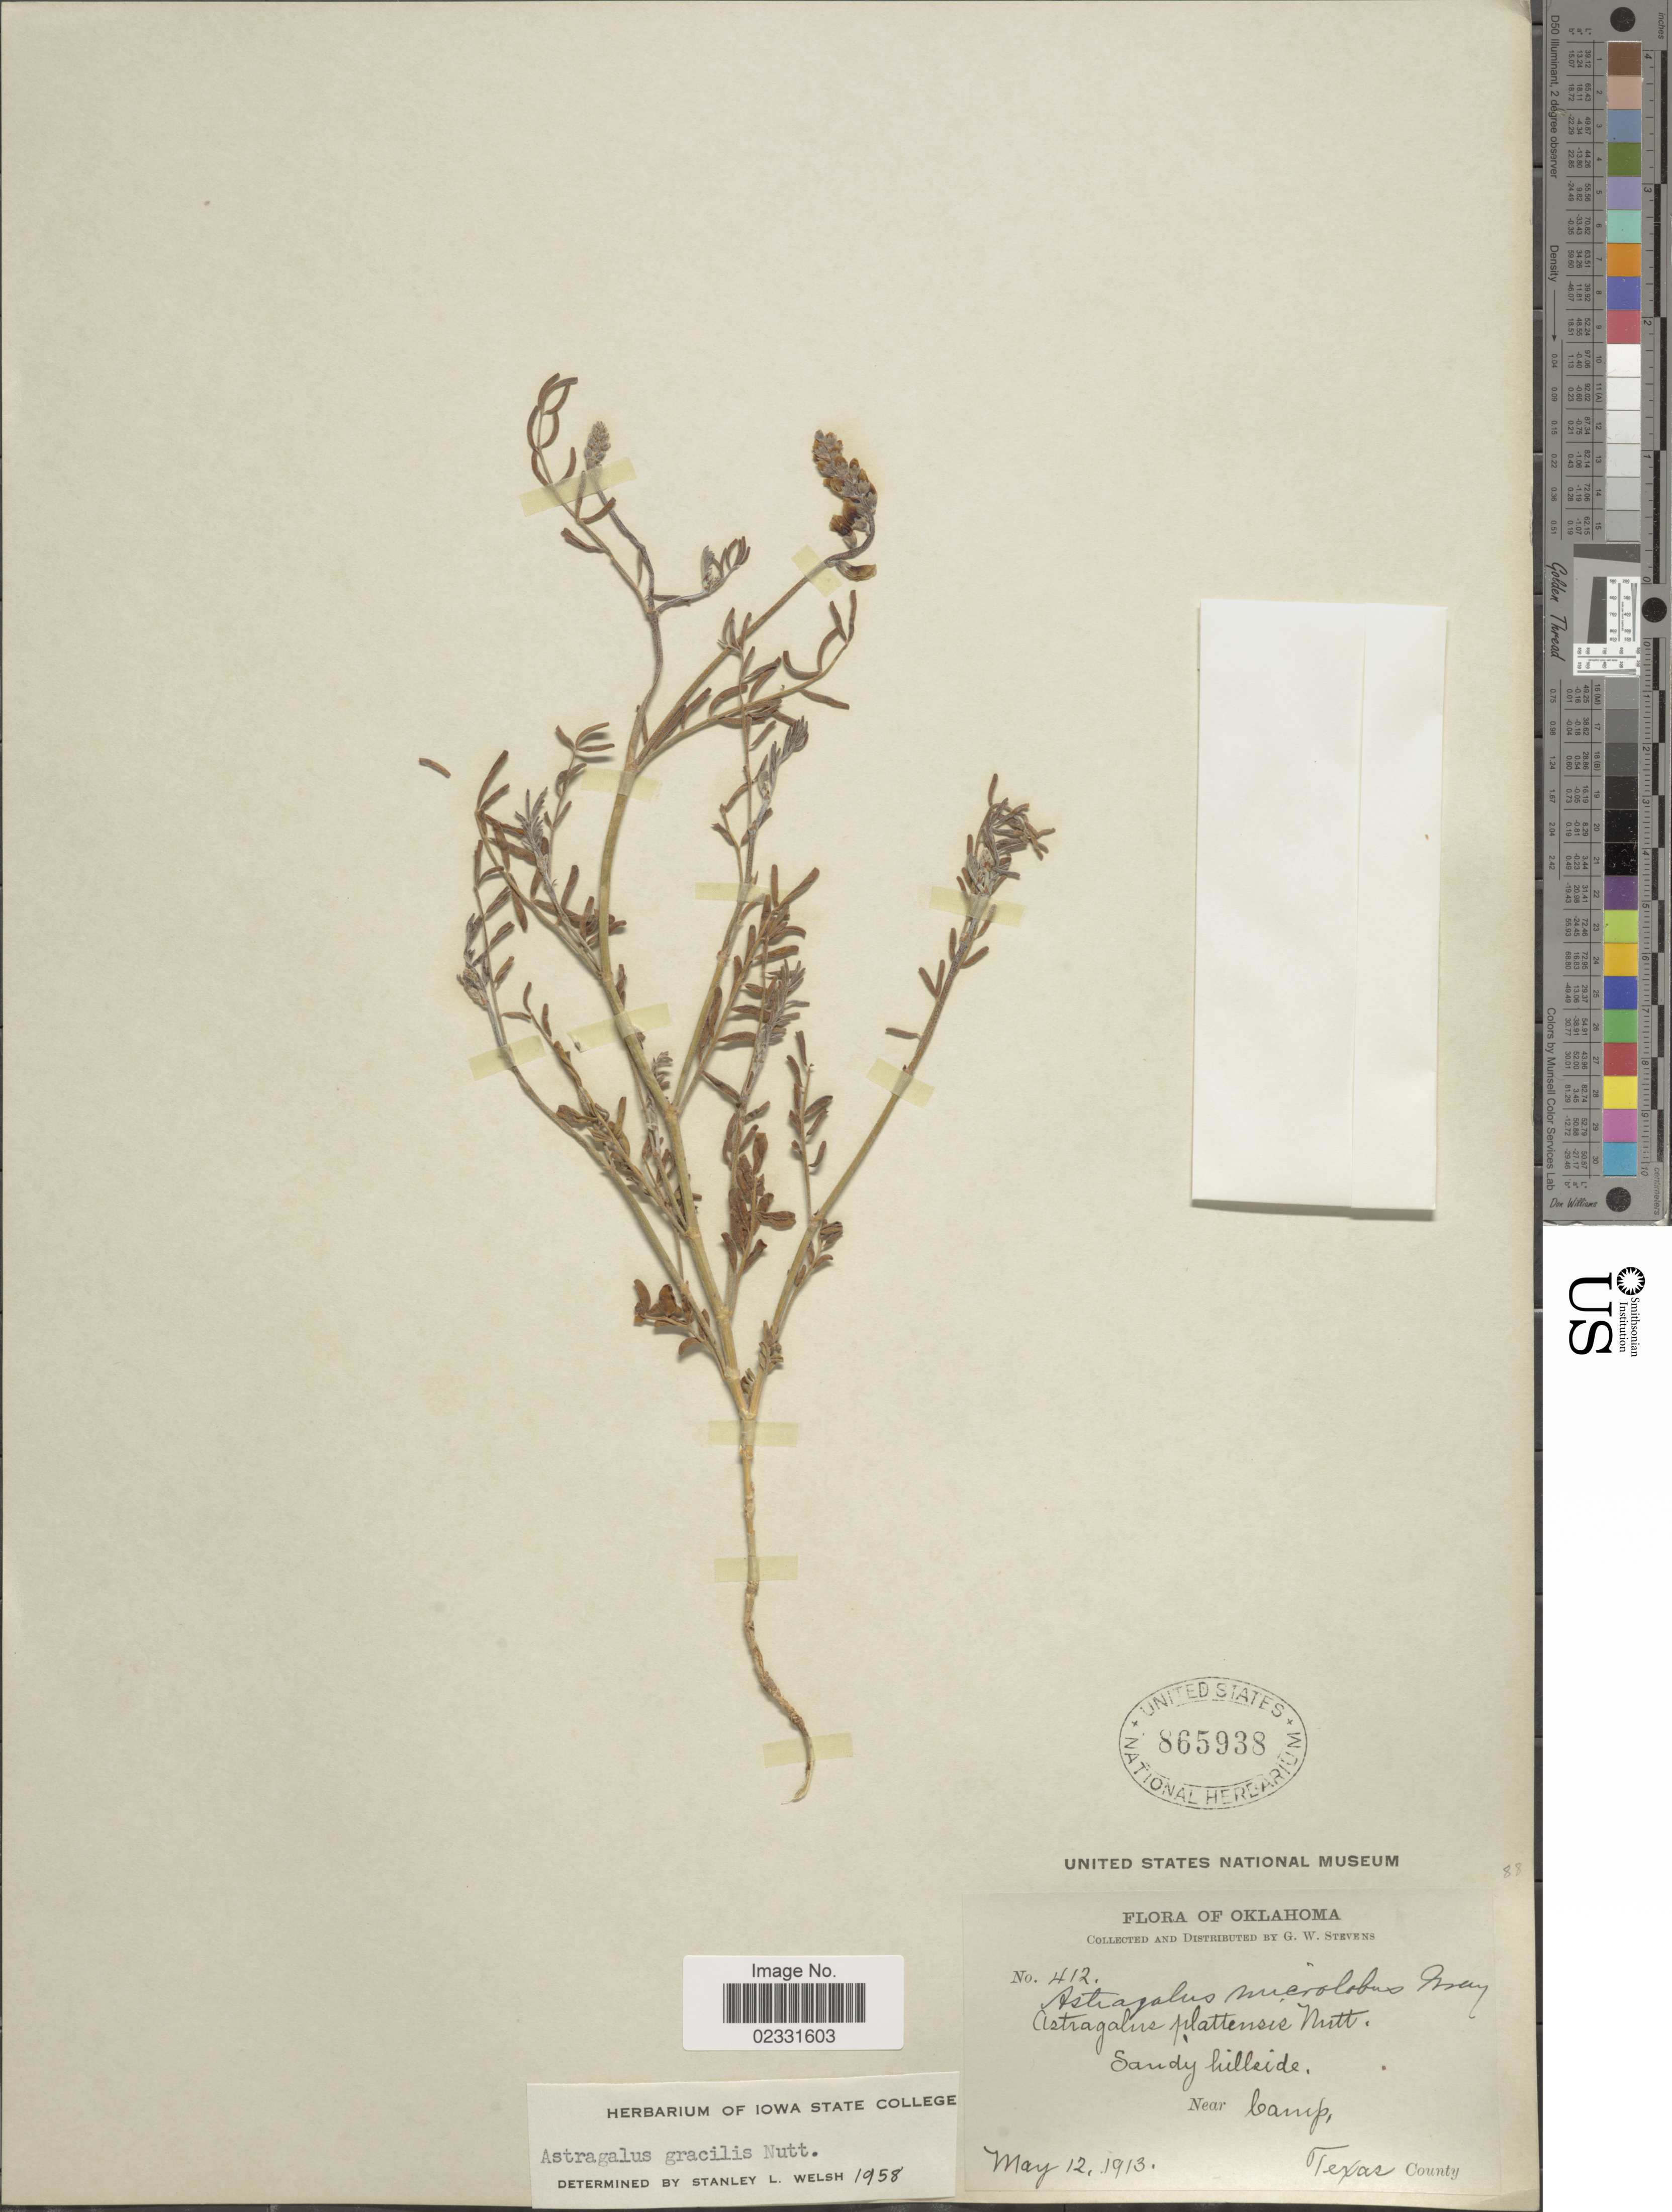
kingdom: Plantae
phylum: Tracheophyta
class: Magnoliopsida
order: Fabales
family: Fabaceae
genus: Astragalus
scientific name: Astragalus gracilis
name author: Nutt.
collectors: G. W. Stevens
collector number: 412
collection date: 1913-05-12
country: United States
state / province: Oklahoma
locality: Sandy hillside, Near Camp, Texas County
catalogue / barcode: US 865938